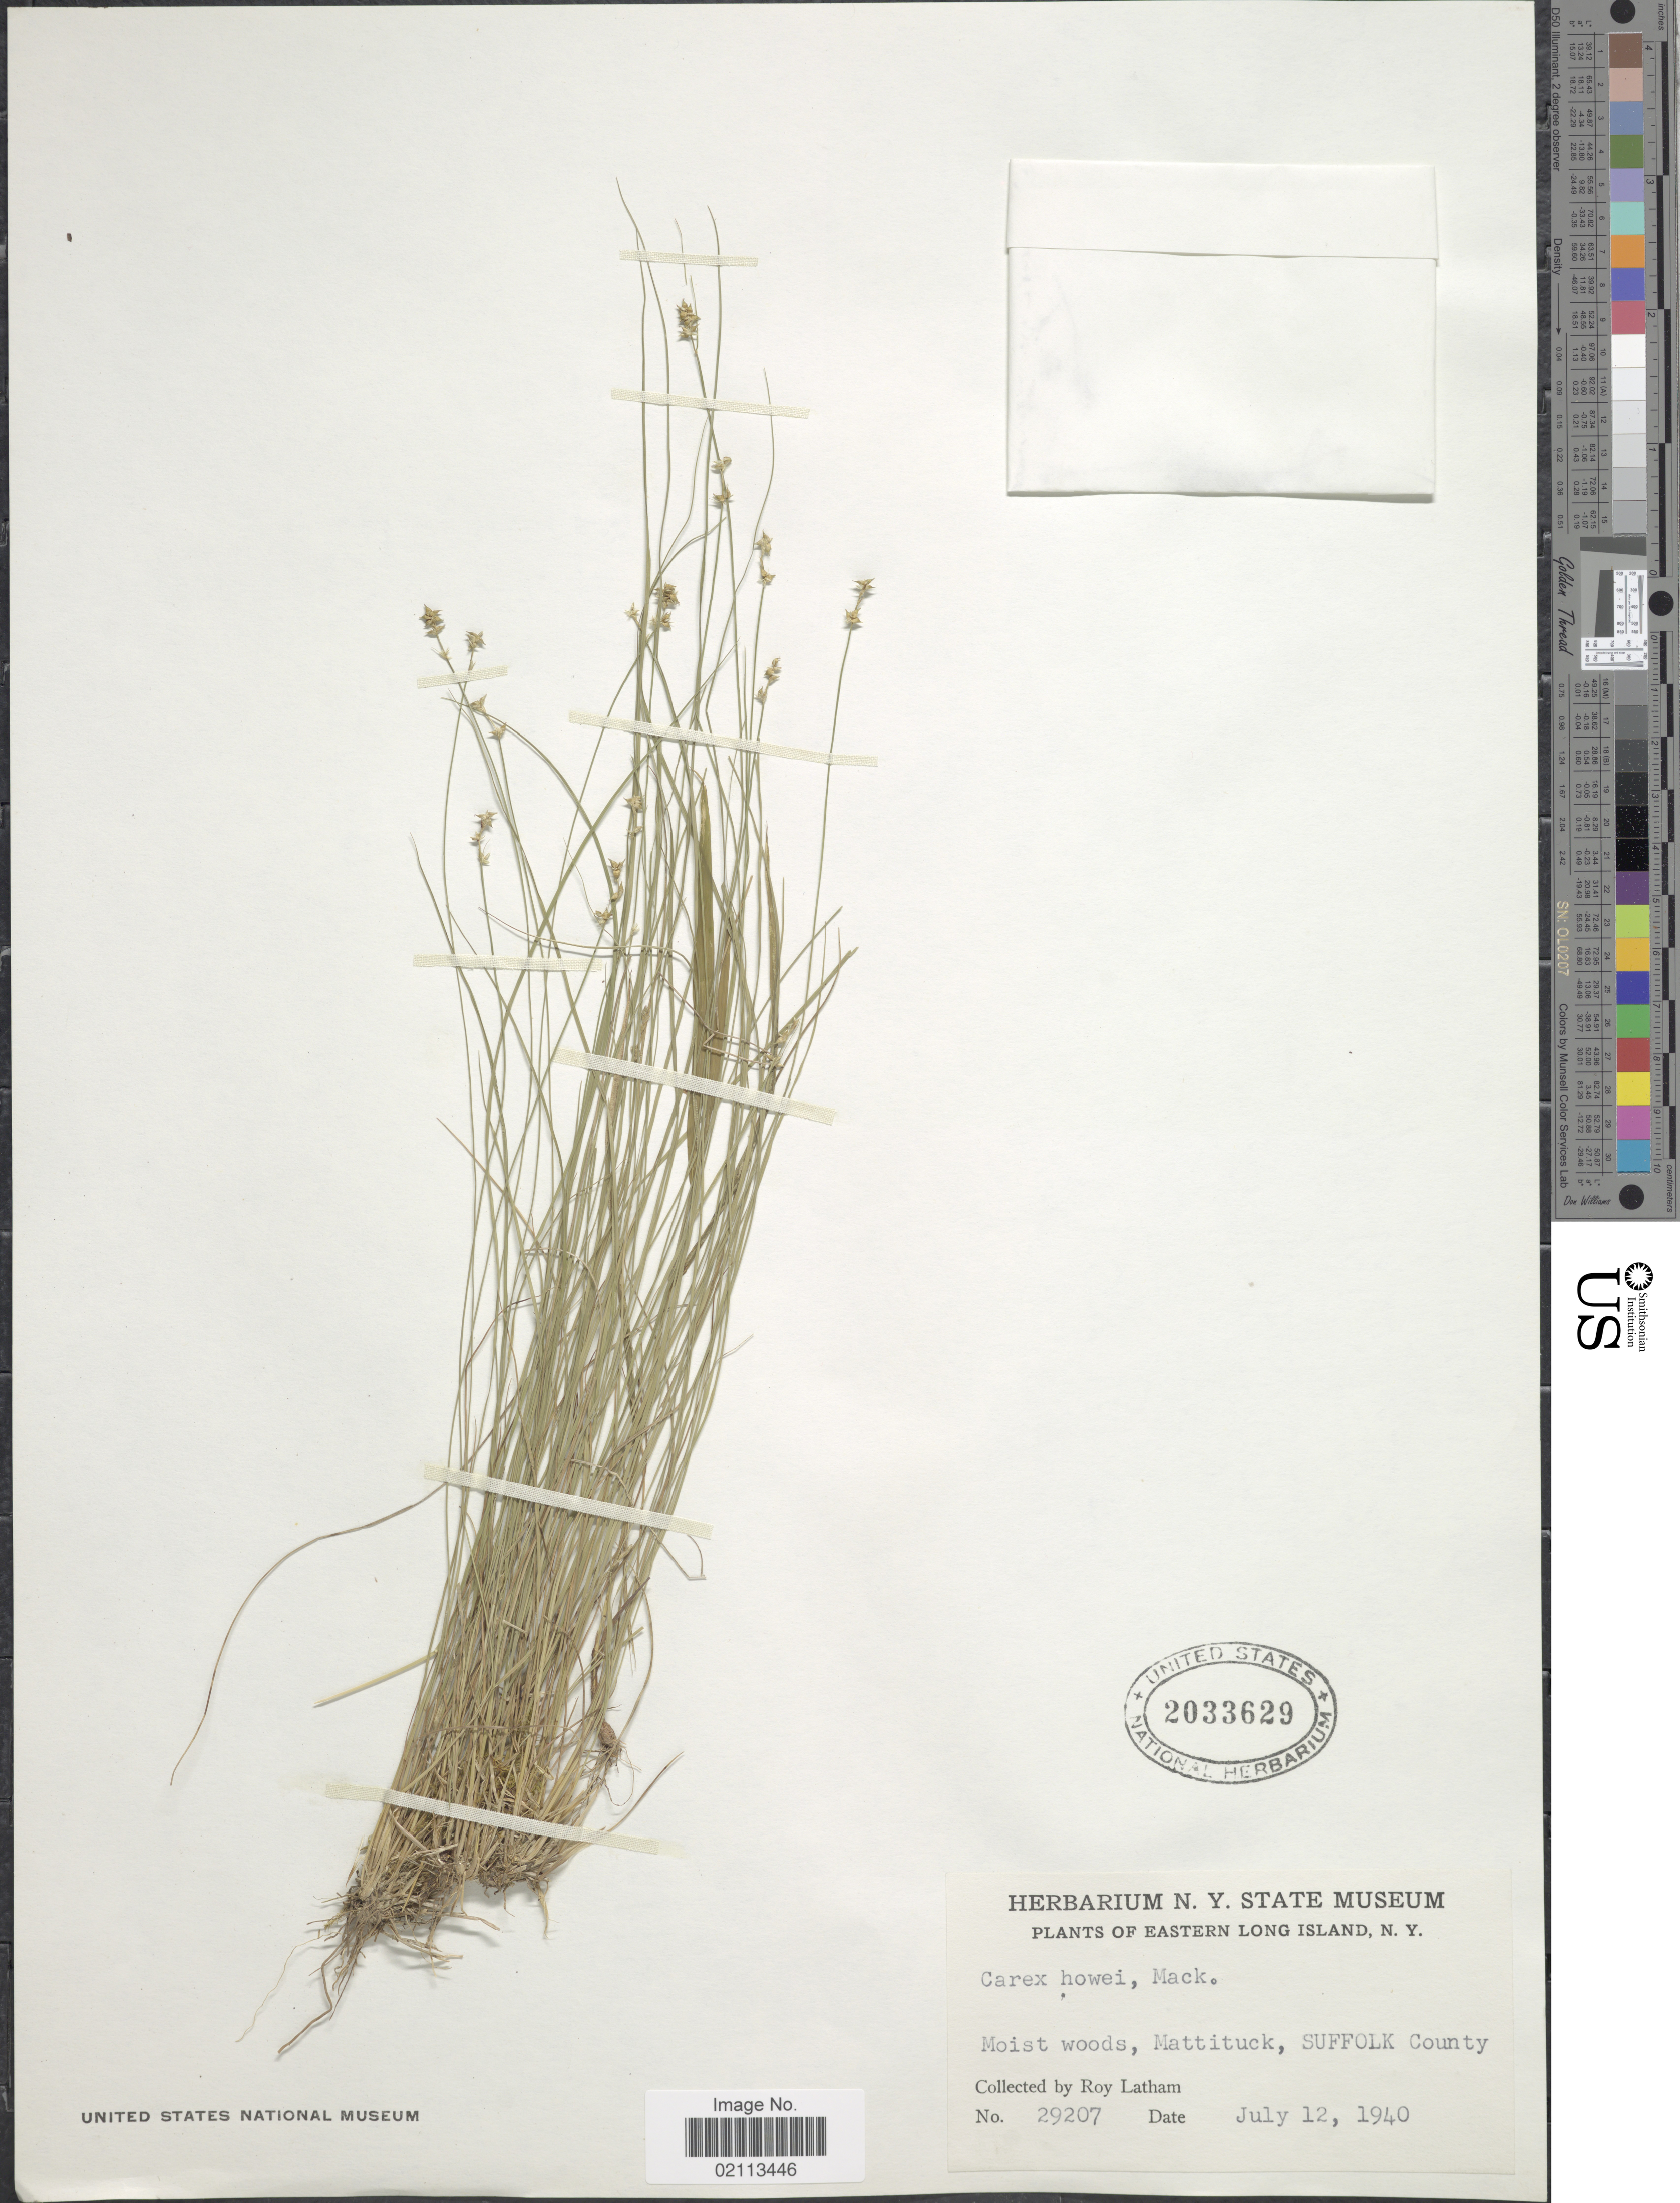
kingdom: Plantae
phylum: Tracheophyta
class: Liliopsida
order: Poales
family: Cyperaceae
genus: Carex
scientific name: Carex howei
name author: Mack.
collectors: R. Latham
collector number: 29207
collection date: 1940-07-12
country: United States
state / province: New York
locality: Eastern Long Island, Moist woods, Mattituck, Suffolk County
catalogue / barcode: US 2033629